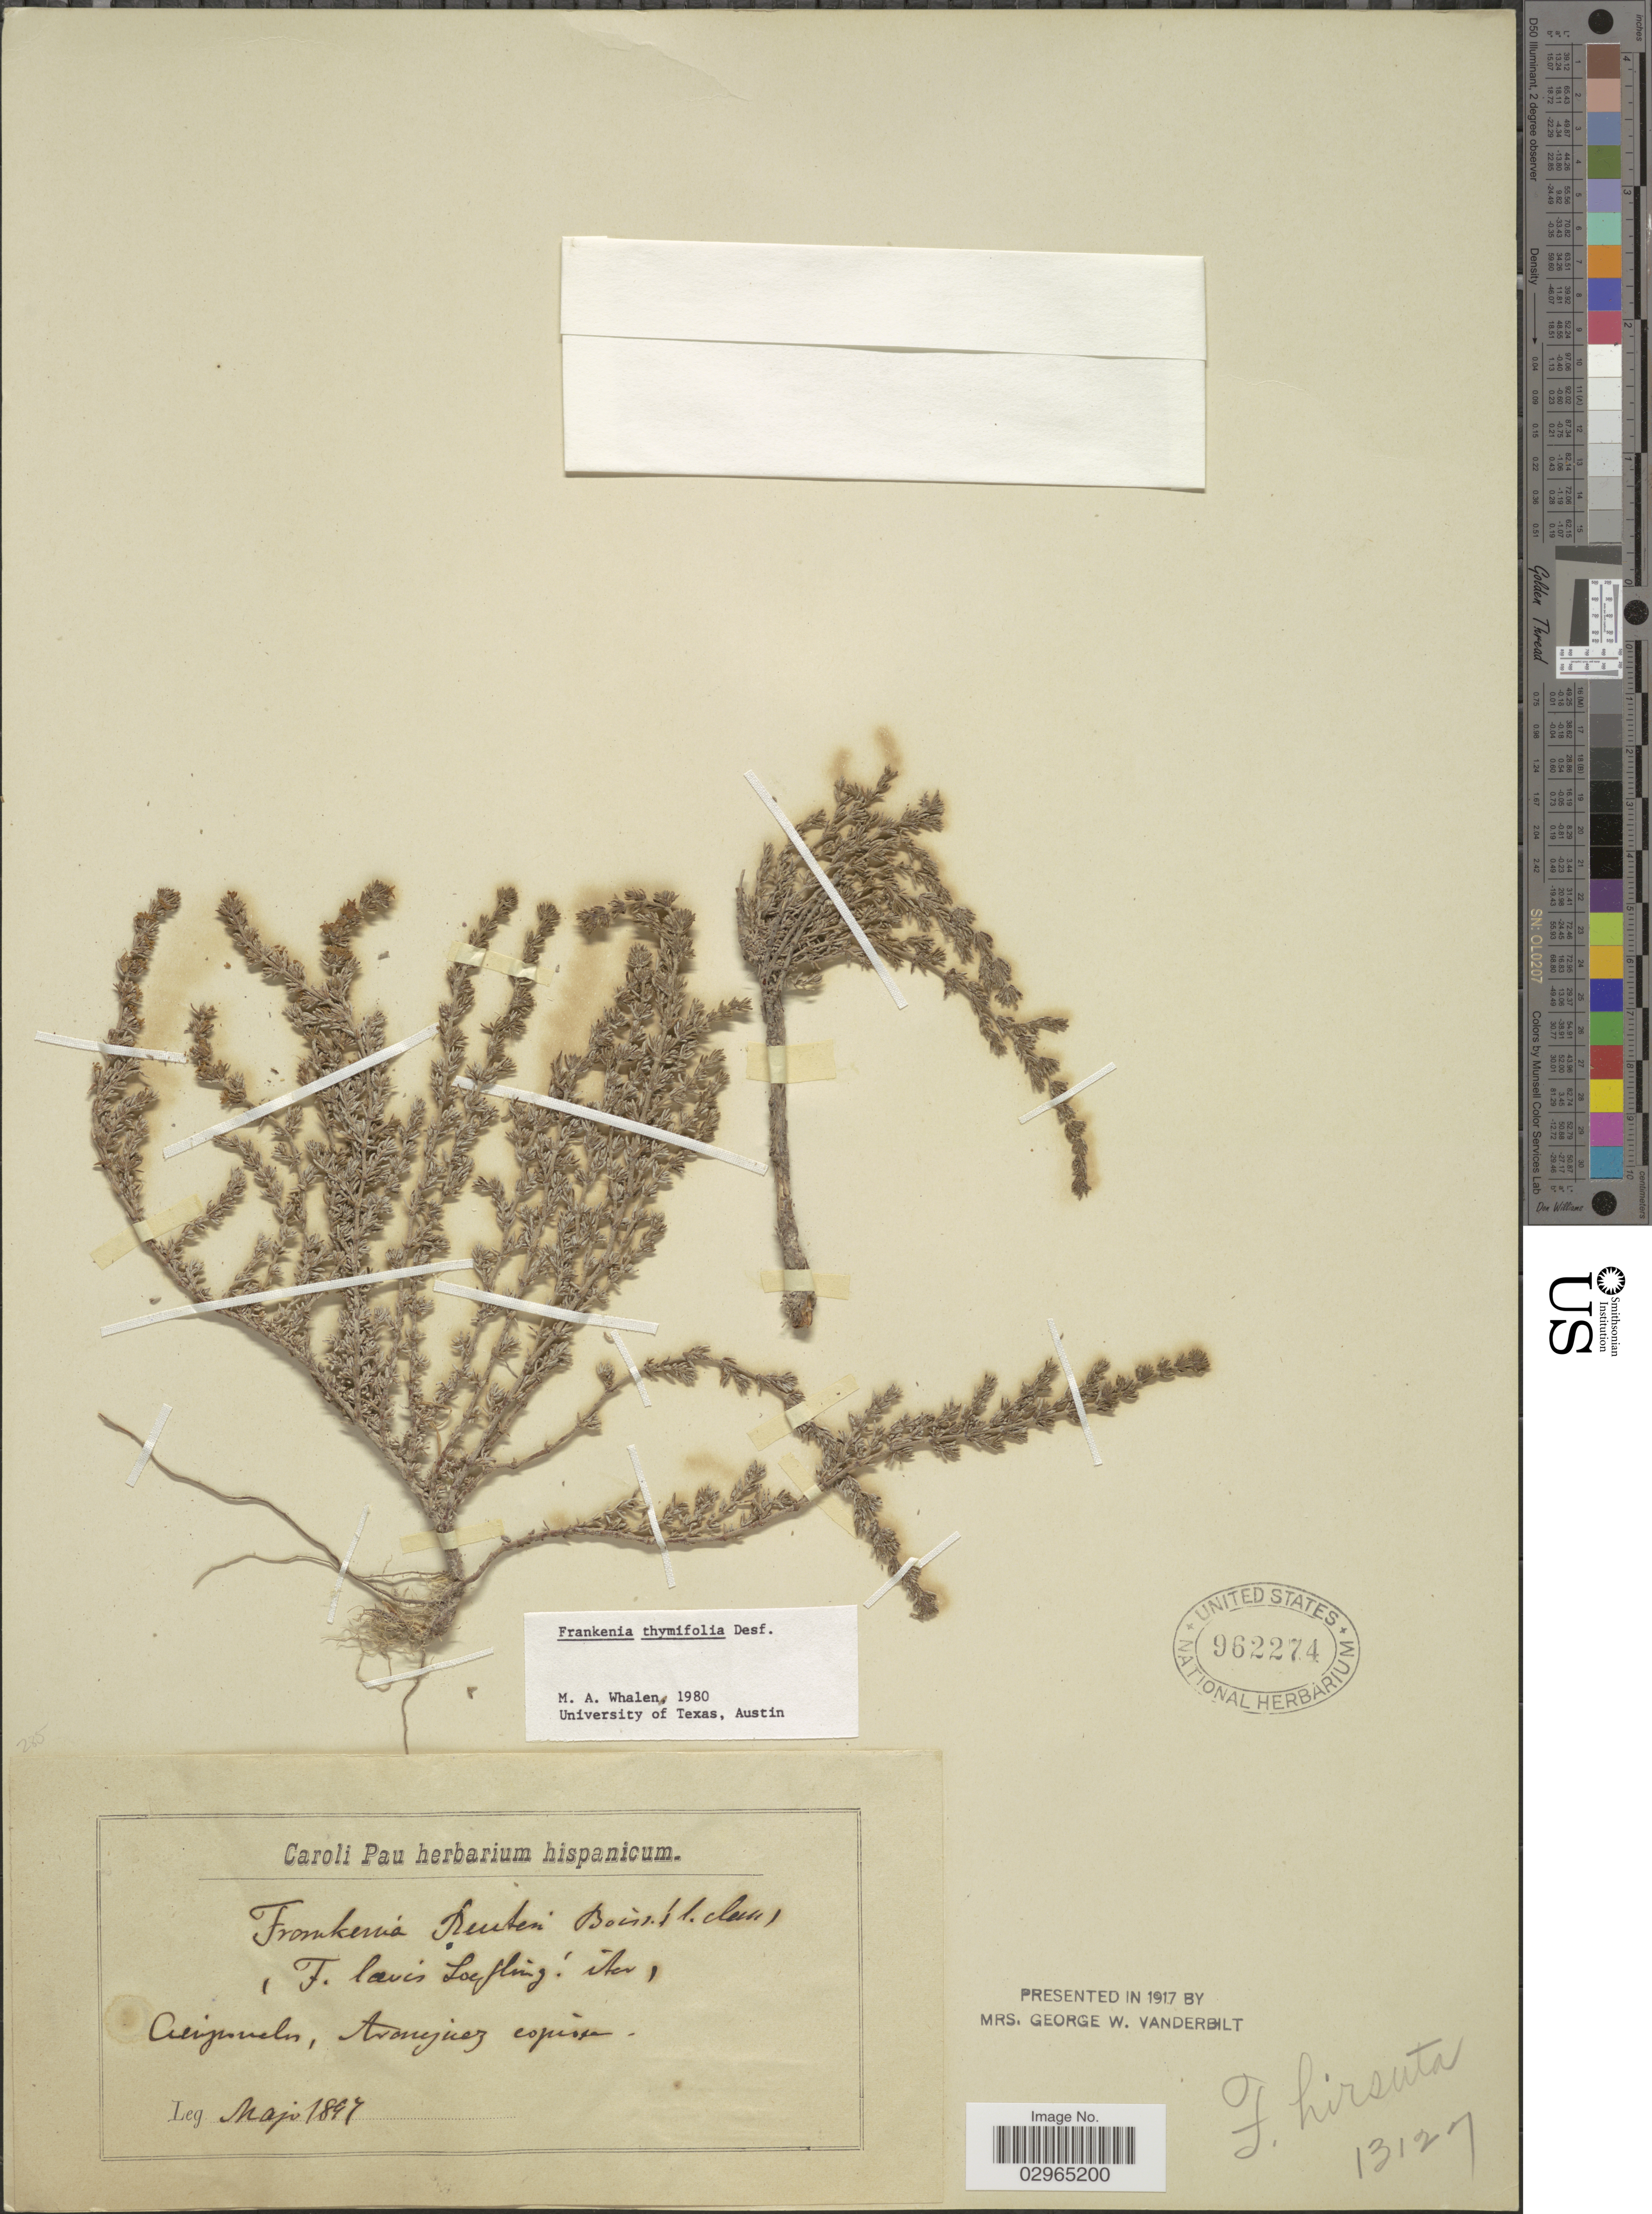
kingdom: Plantae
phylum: Tracheophyta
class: Magnoliopsida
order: Caryophyllales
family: Frankeniaceae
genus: Frankenia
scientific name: Frankenia thymifolia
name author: Desf.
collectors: C. Pau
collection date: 1897-05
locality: Cujuelos, Avonejuez copisca. [interpreted]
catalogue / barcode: US 962274